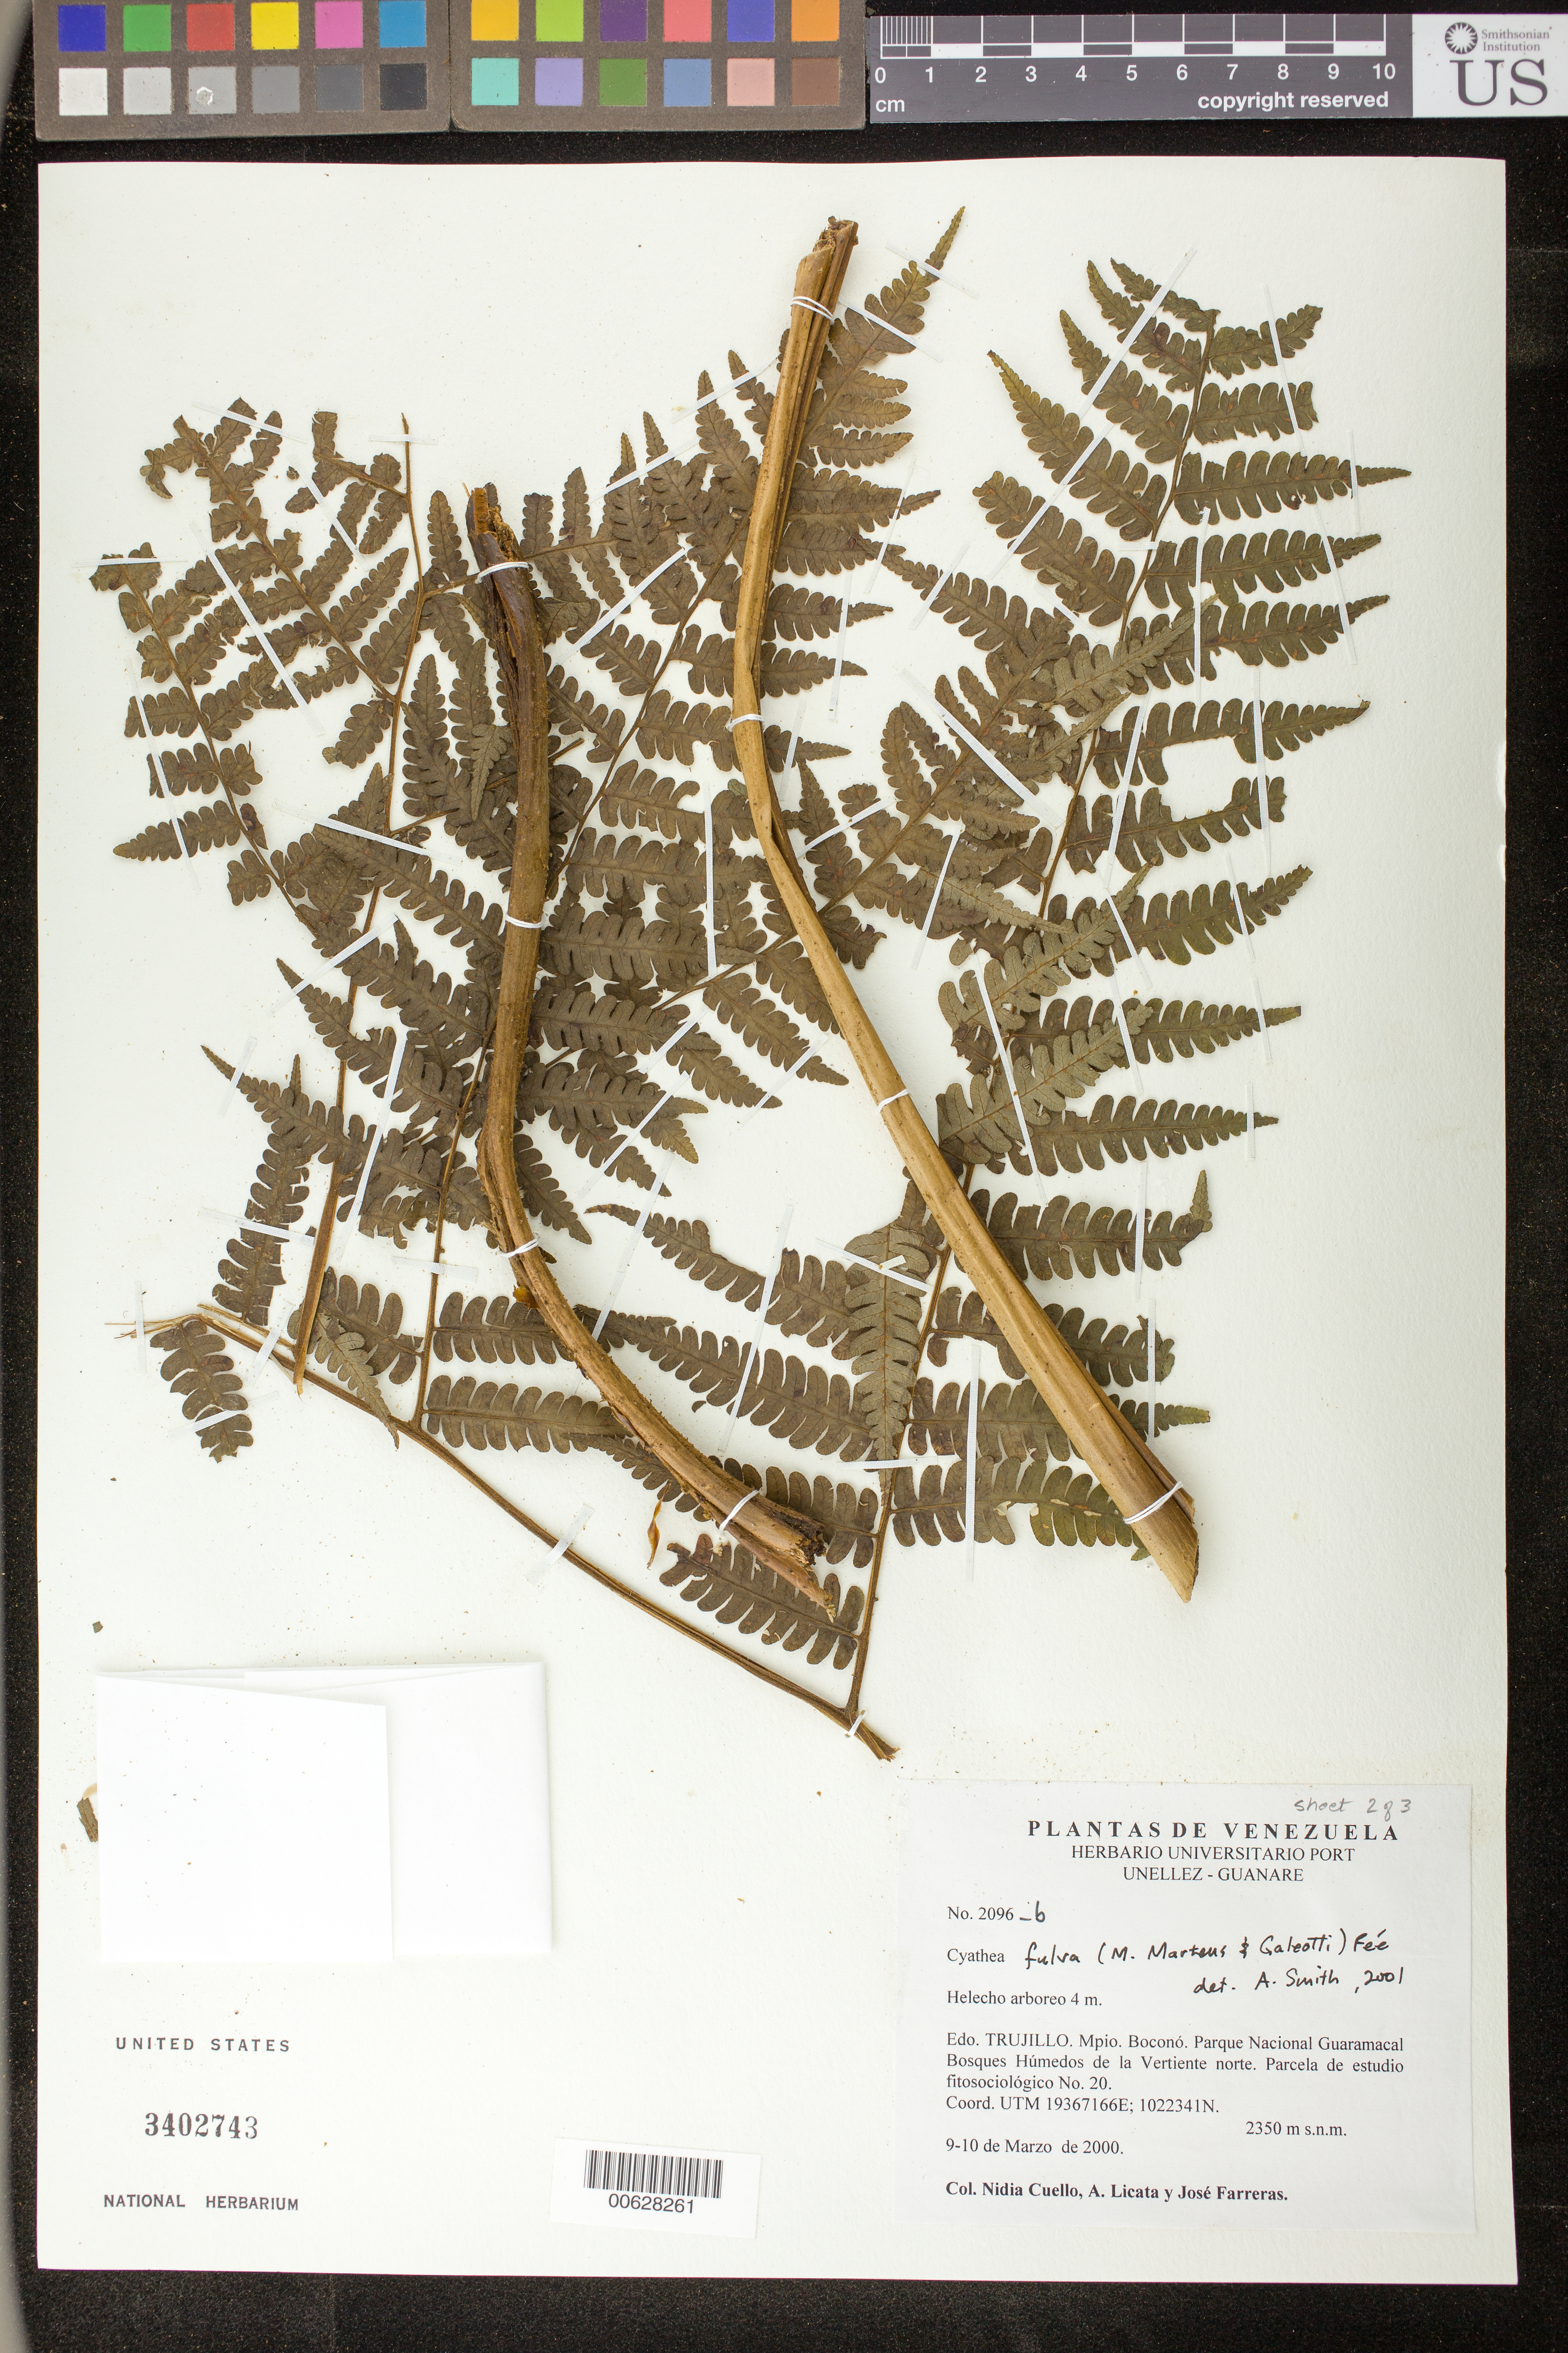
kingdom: Plantae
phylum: Tracheophyta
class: Polypodiopsida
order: Cyatheales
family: Cyatheaceae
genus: Cyathea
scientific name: Cyathea fulva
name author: (M. Martens & Galeotti) Fée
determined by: Smith, Alan R., (UC)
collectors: N. L. Cuello, A. Licata & J. Farreras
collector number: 2096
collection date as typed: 09 Mar 2000 to 10 Mar 2000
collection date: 2000-03-09/2000-03-10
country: Venezuela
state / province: Trujillo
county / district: Boconó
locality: Parque Nacional Guaramacal, vertiente N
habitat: Bosques húmedos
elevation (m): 2350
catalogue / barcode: US 3402743